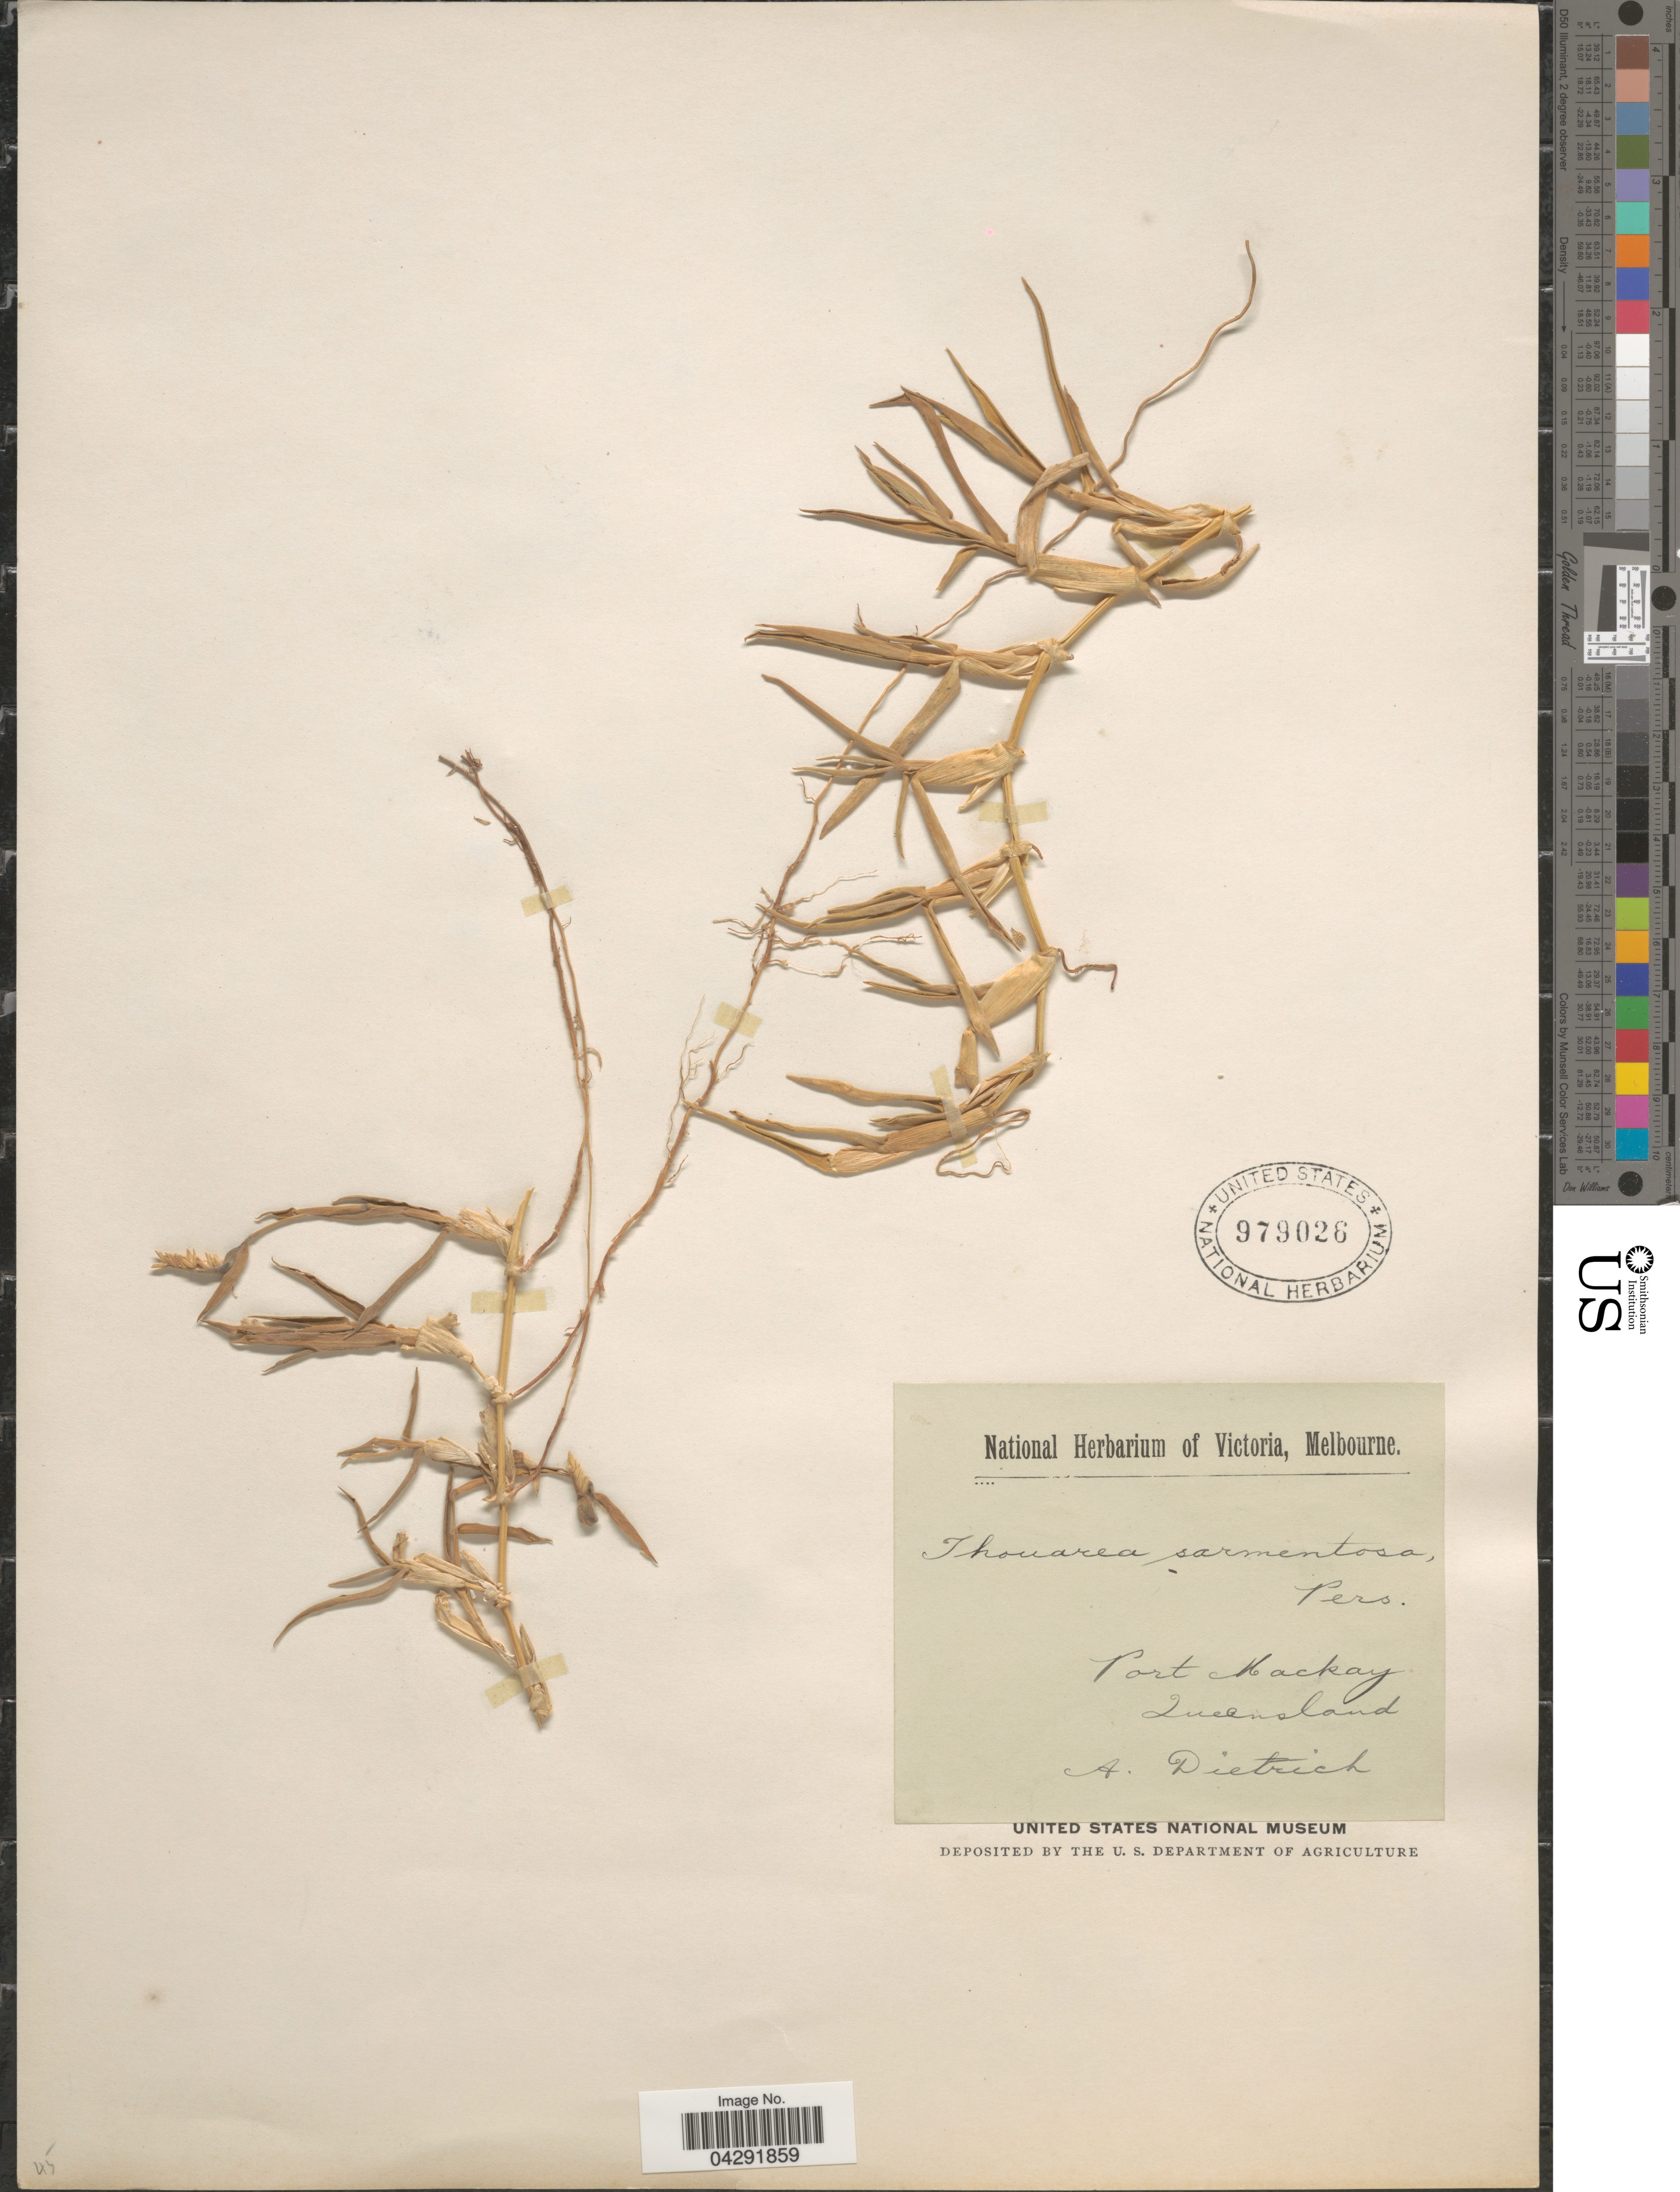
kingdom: Plantae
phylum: Tracheophyta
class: Liliopsida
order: Poales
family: Poaceae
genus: Thuarea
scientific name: Thuarea involuta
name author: (G. Forst.) R. Br. ex Sm.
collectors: A. G. Dietrich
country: Australia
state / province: Queensland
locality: Port Mackay.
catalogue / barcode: US 979026